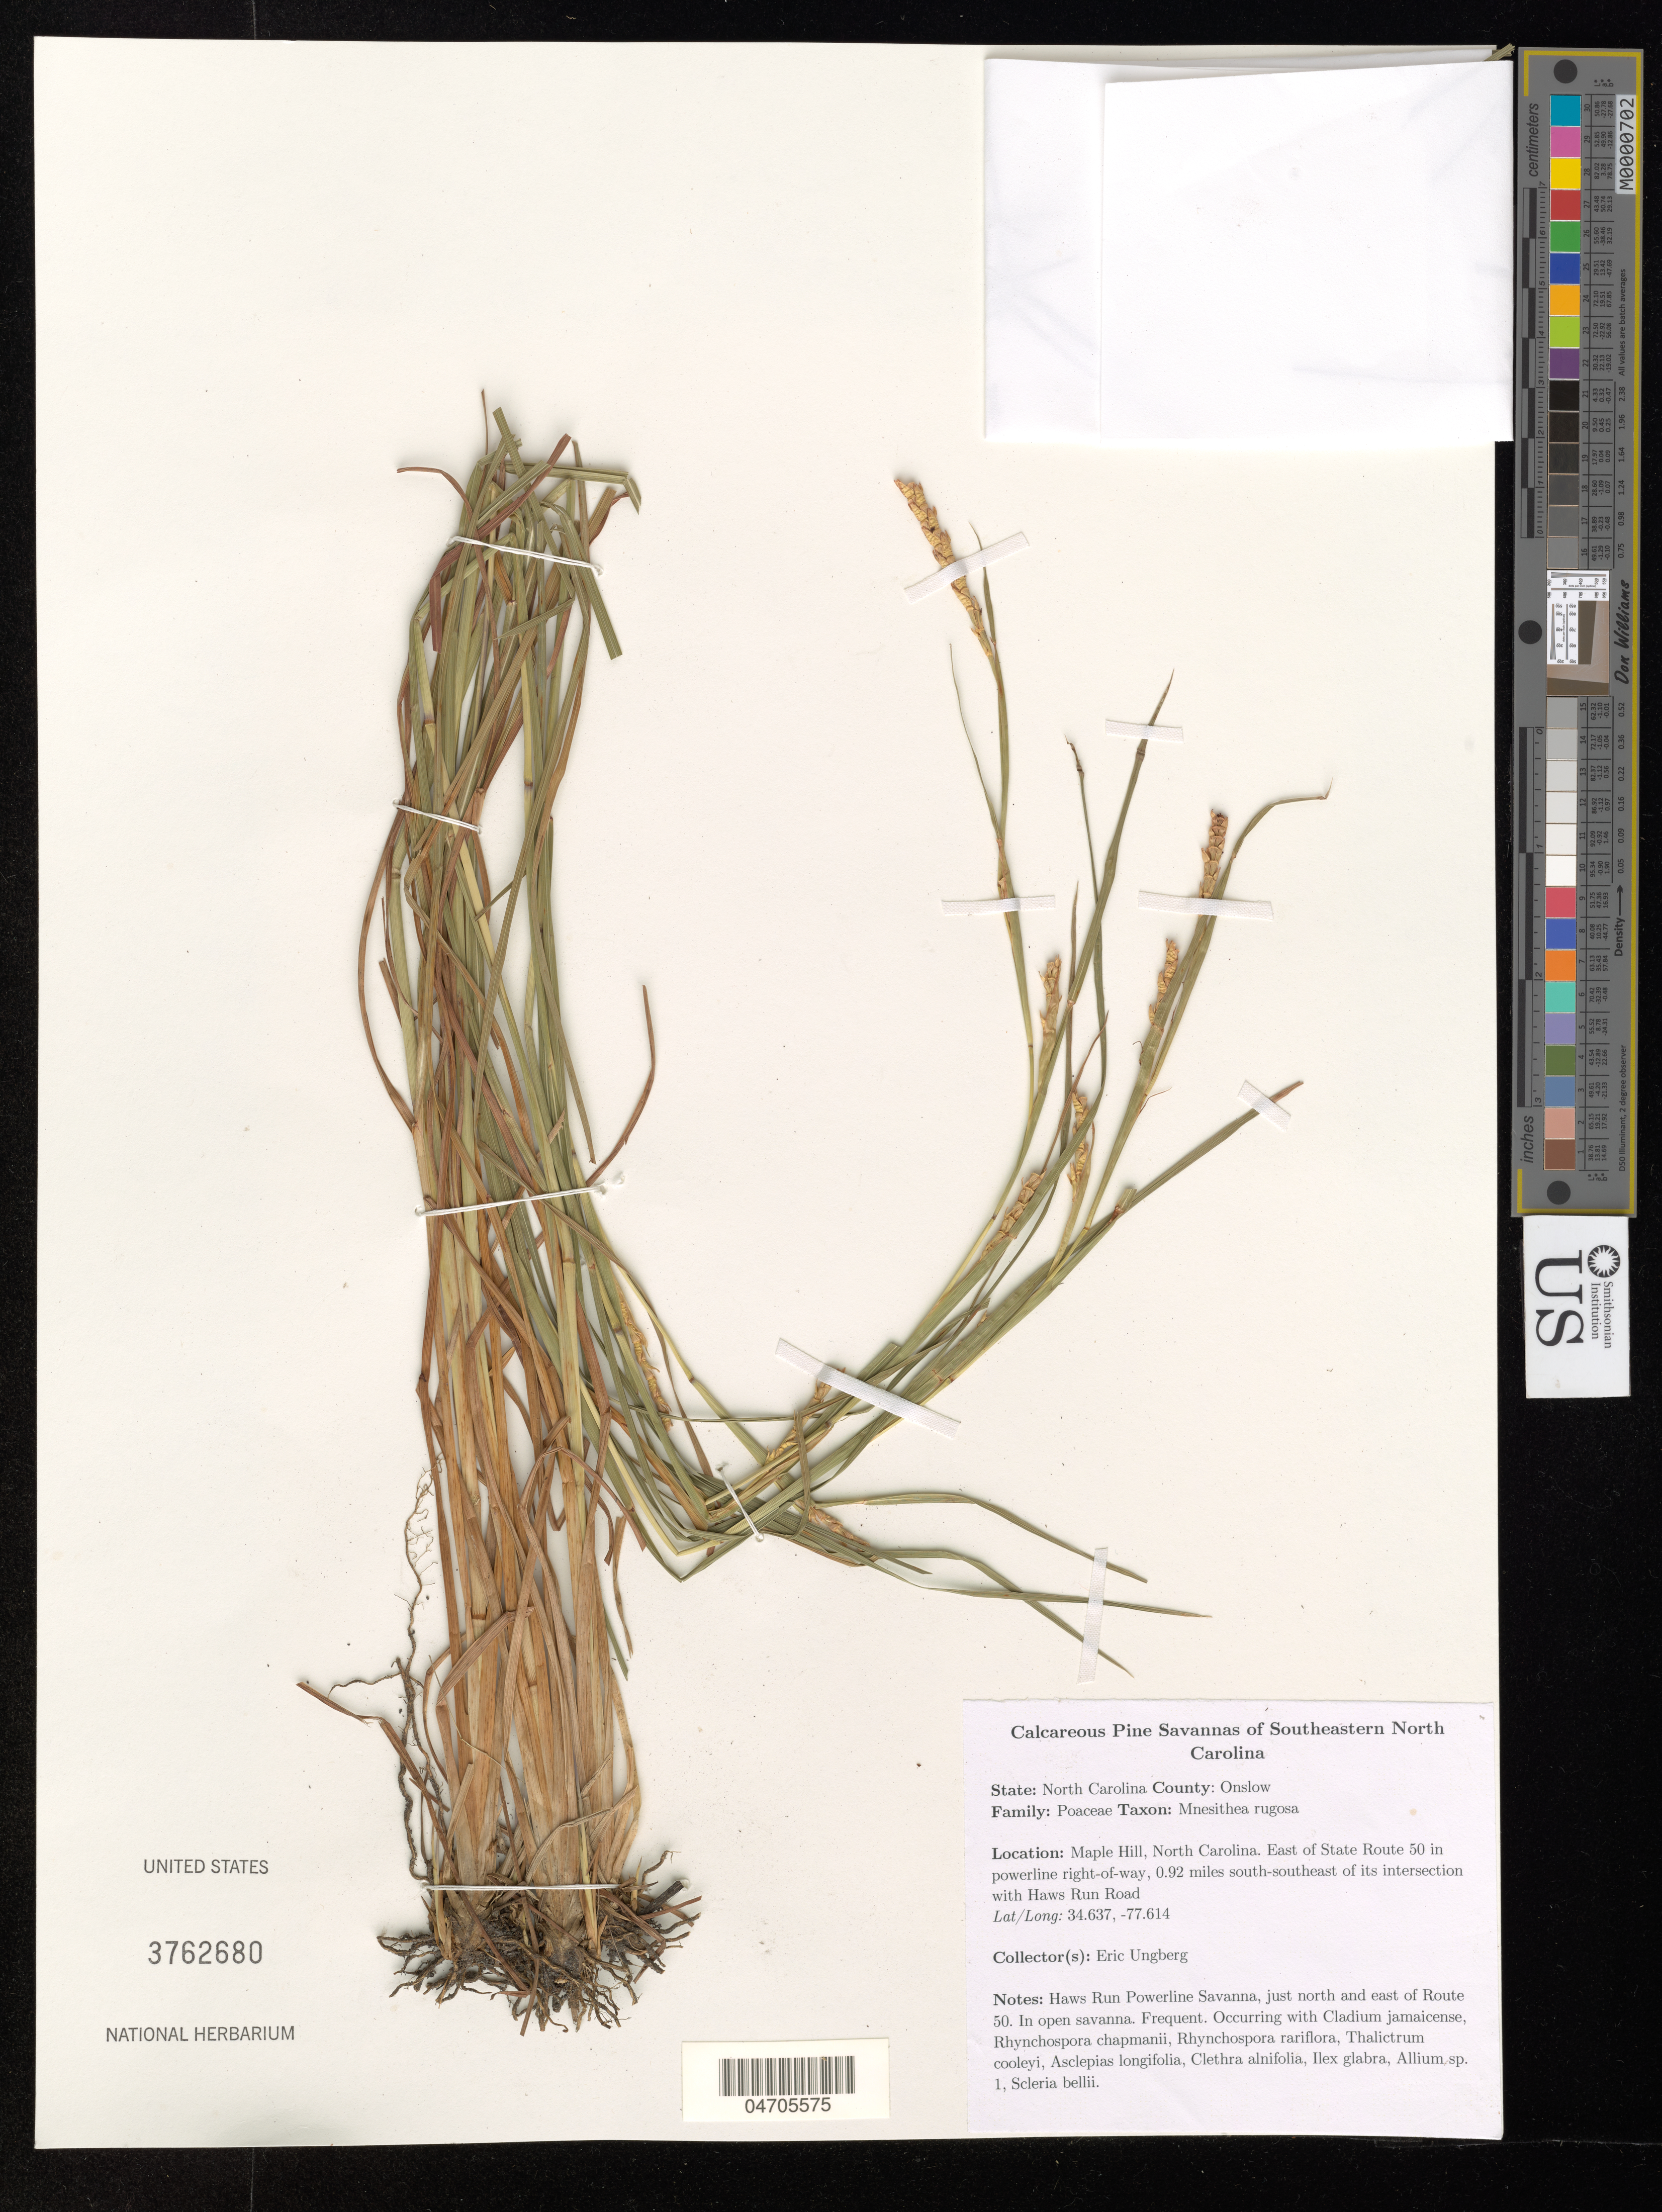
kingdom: Plantae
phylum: Tracheophyta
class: Liliopsida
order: Poales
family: Poaceae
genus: Mnesithea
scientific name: Mnesithea rugosa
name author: (Nutt.) de Koning & Sosef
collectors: E. Ungberg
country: United States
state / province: North Carolina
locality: Calcareous Pine Savanna of Southeastern North Carolina. County: Onslow. Maple Hill. East of Slate Route 50 in powerline right-of-way, 0.92 miles south-southeast of its intersection with Haws Run Road. Haws Run Powerline Savanna, just north and east of Route 50.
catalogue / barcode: US 3762680